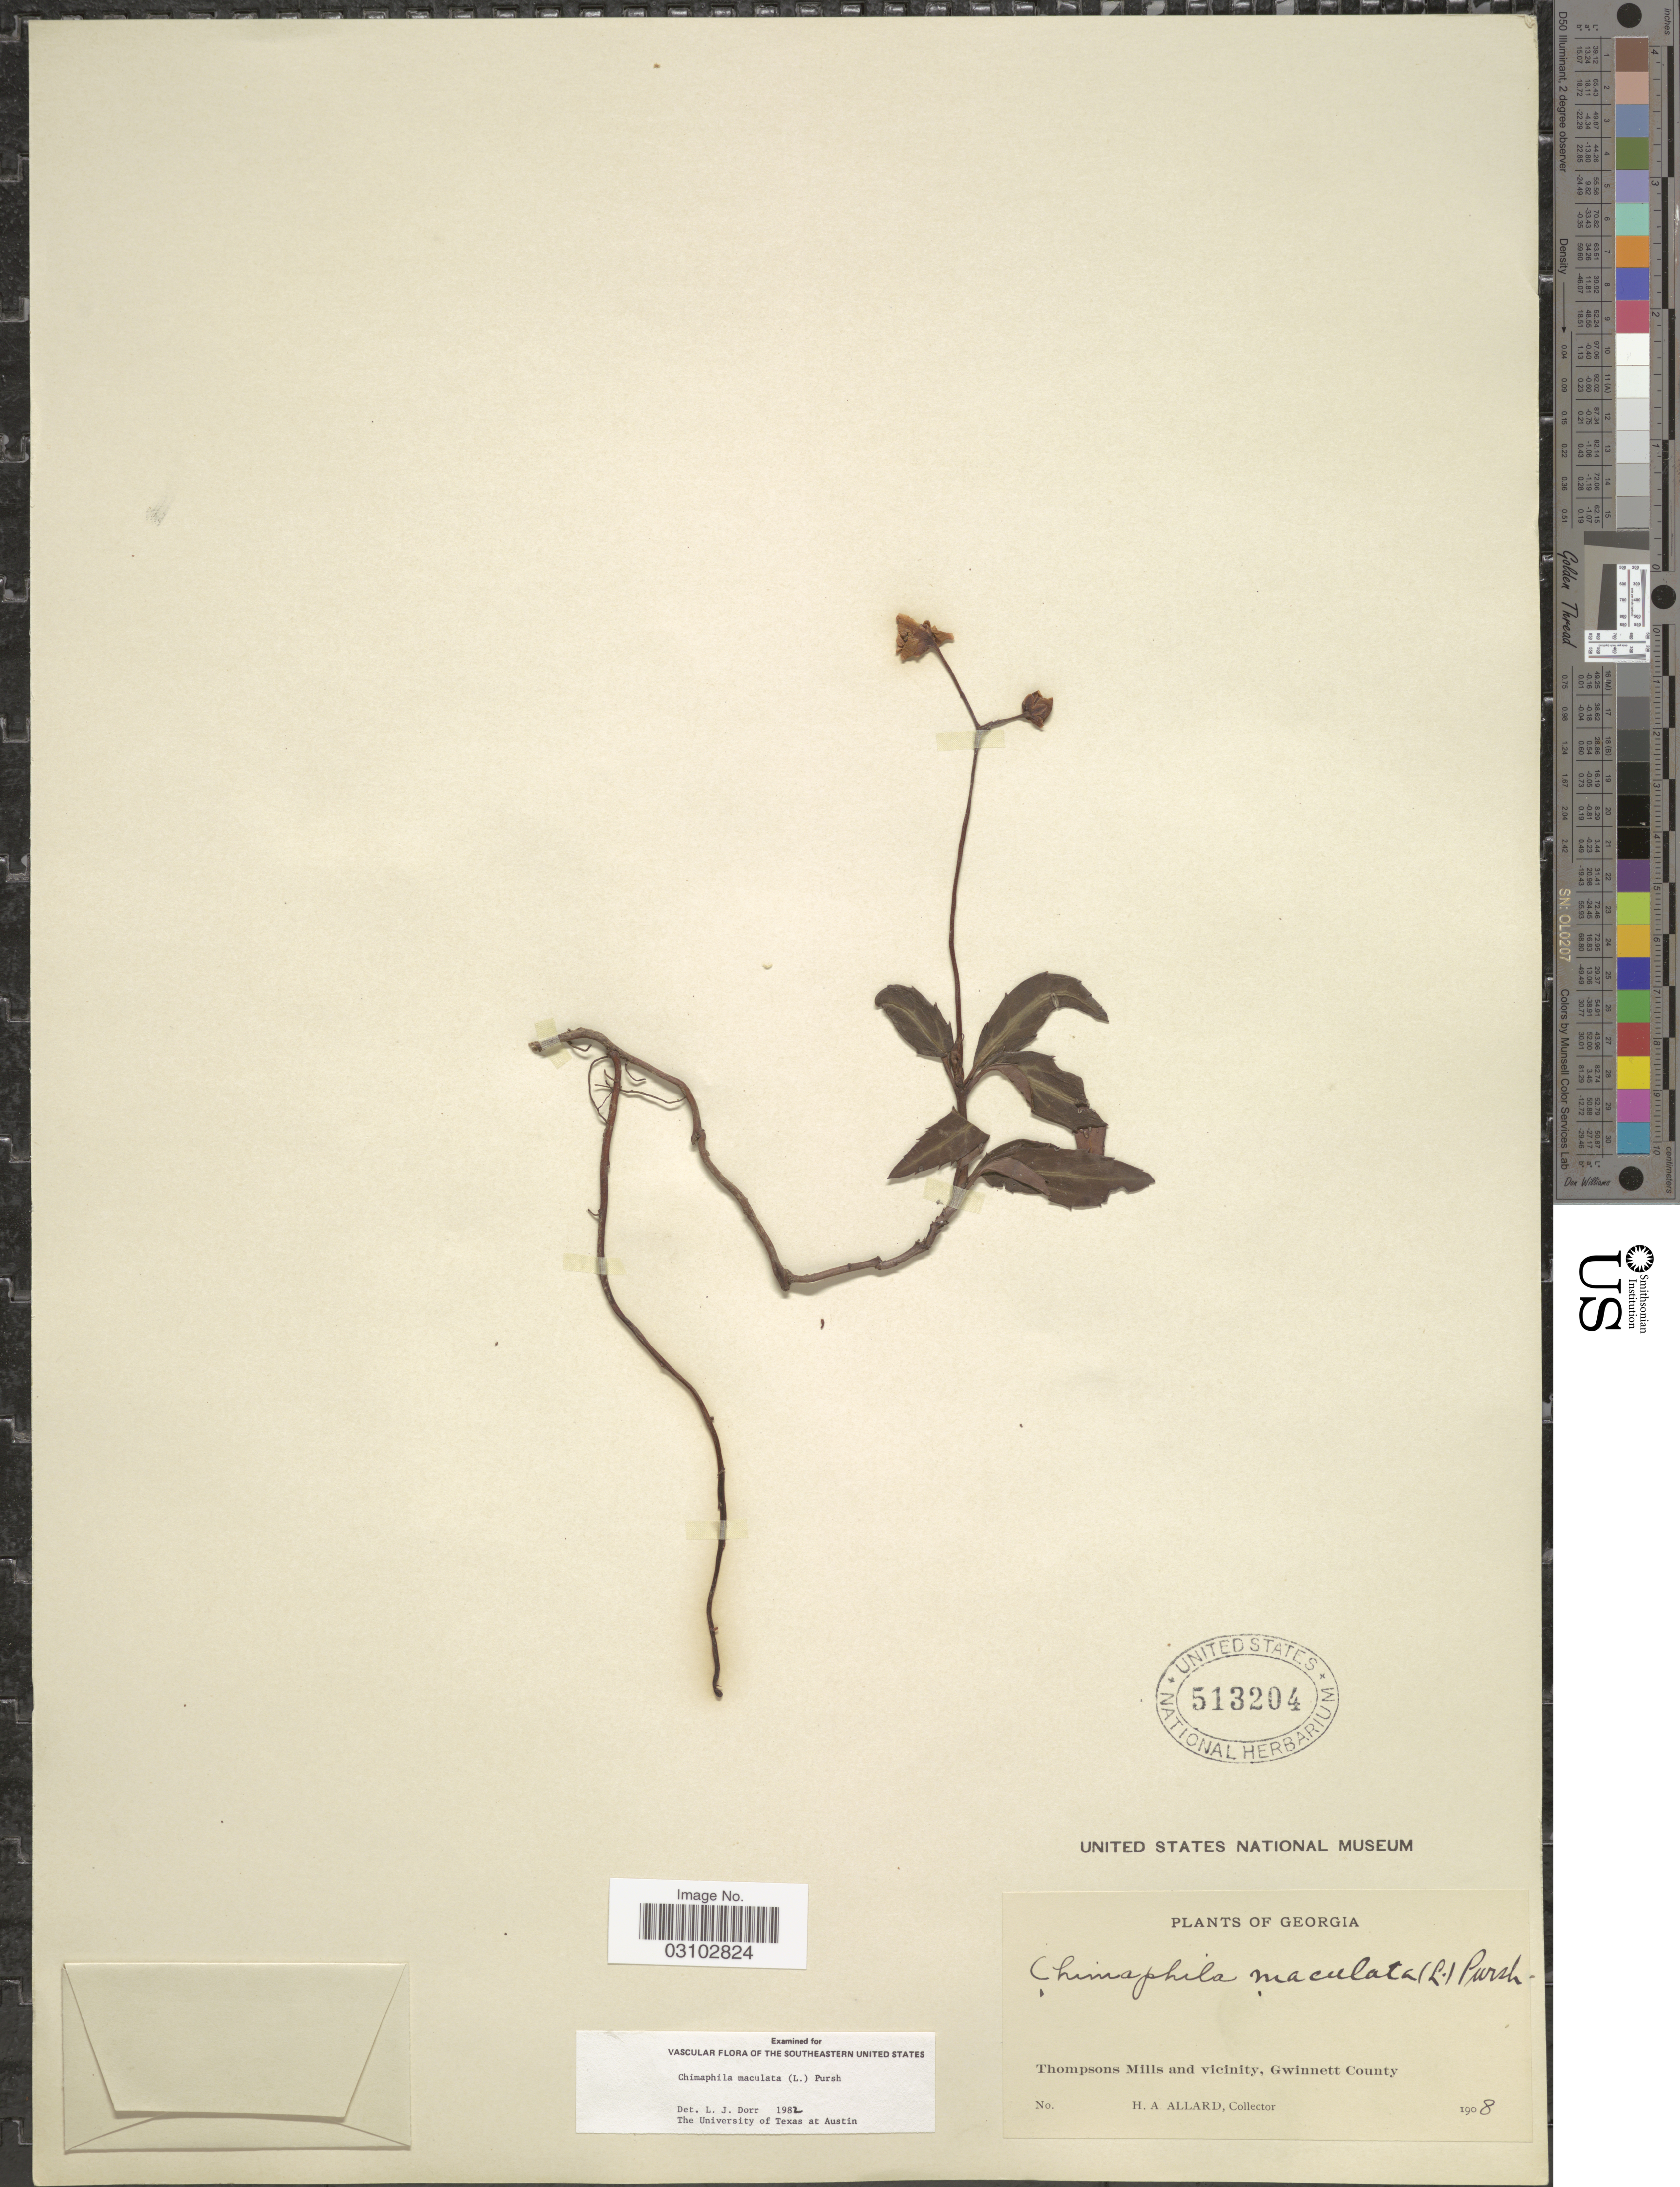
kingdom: Plantae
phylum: Tracheophyta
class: Magnoliopsida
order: Ericales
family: Ericaceae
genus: Chimaphila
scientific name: Chimaphila maculata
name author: (L.) Pursh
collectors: H. A. Allard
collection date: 1908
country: United States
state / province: Georgia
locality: Thompsons Mills and vicinity, Gwinett County.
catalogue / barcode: US 513204